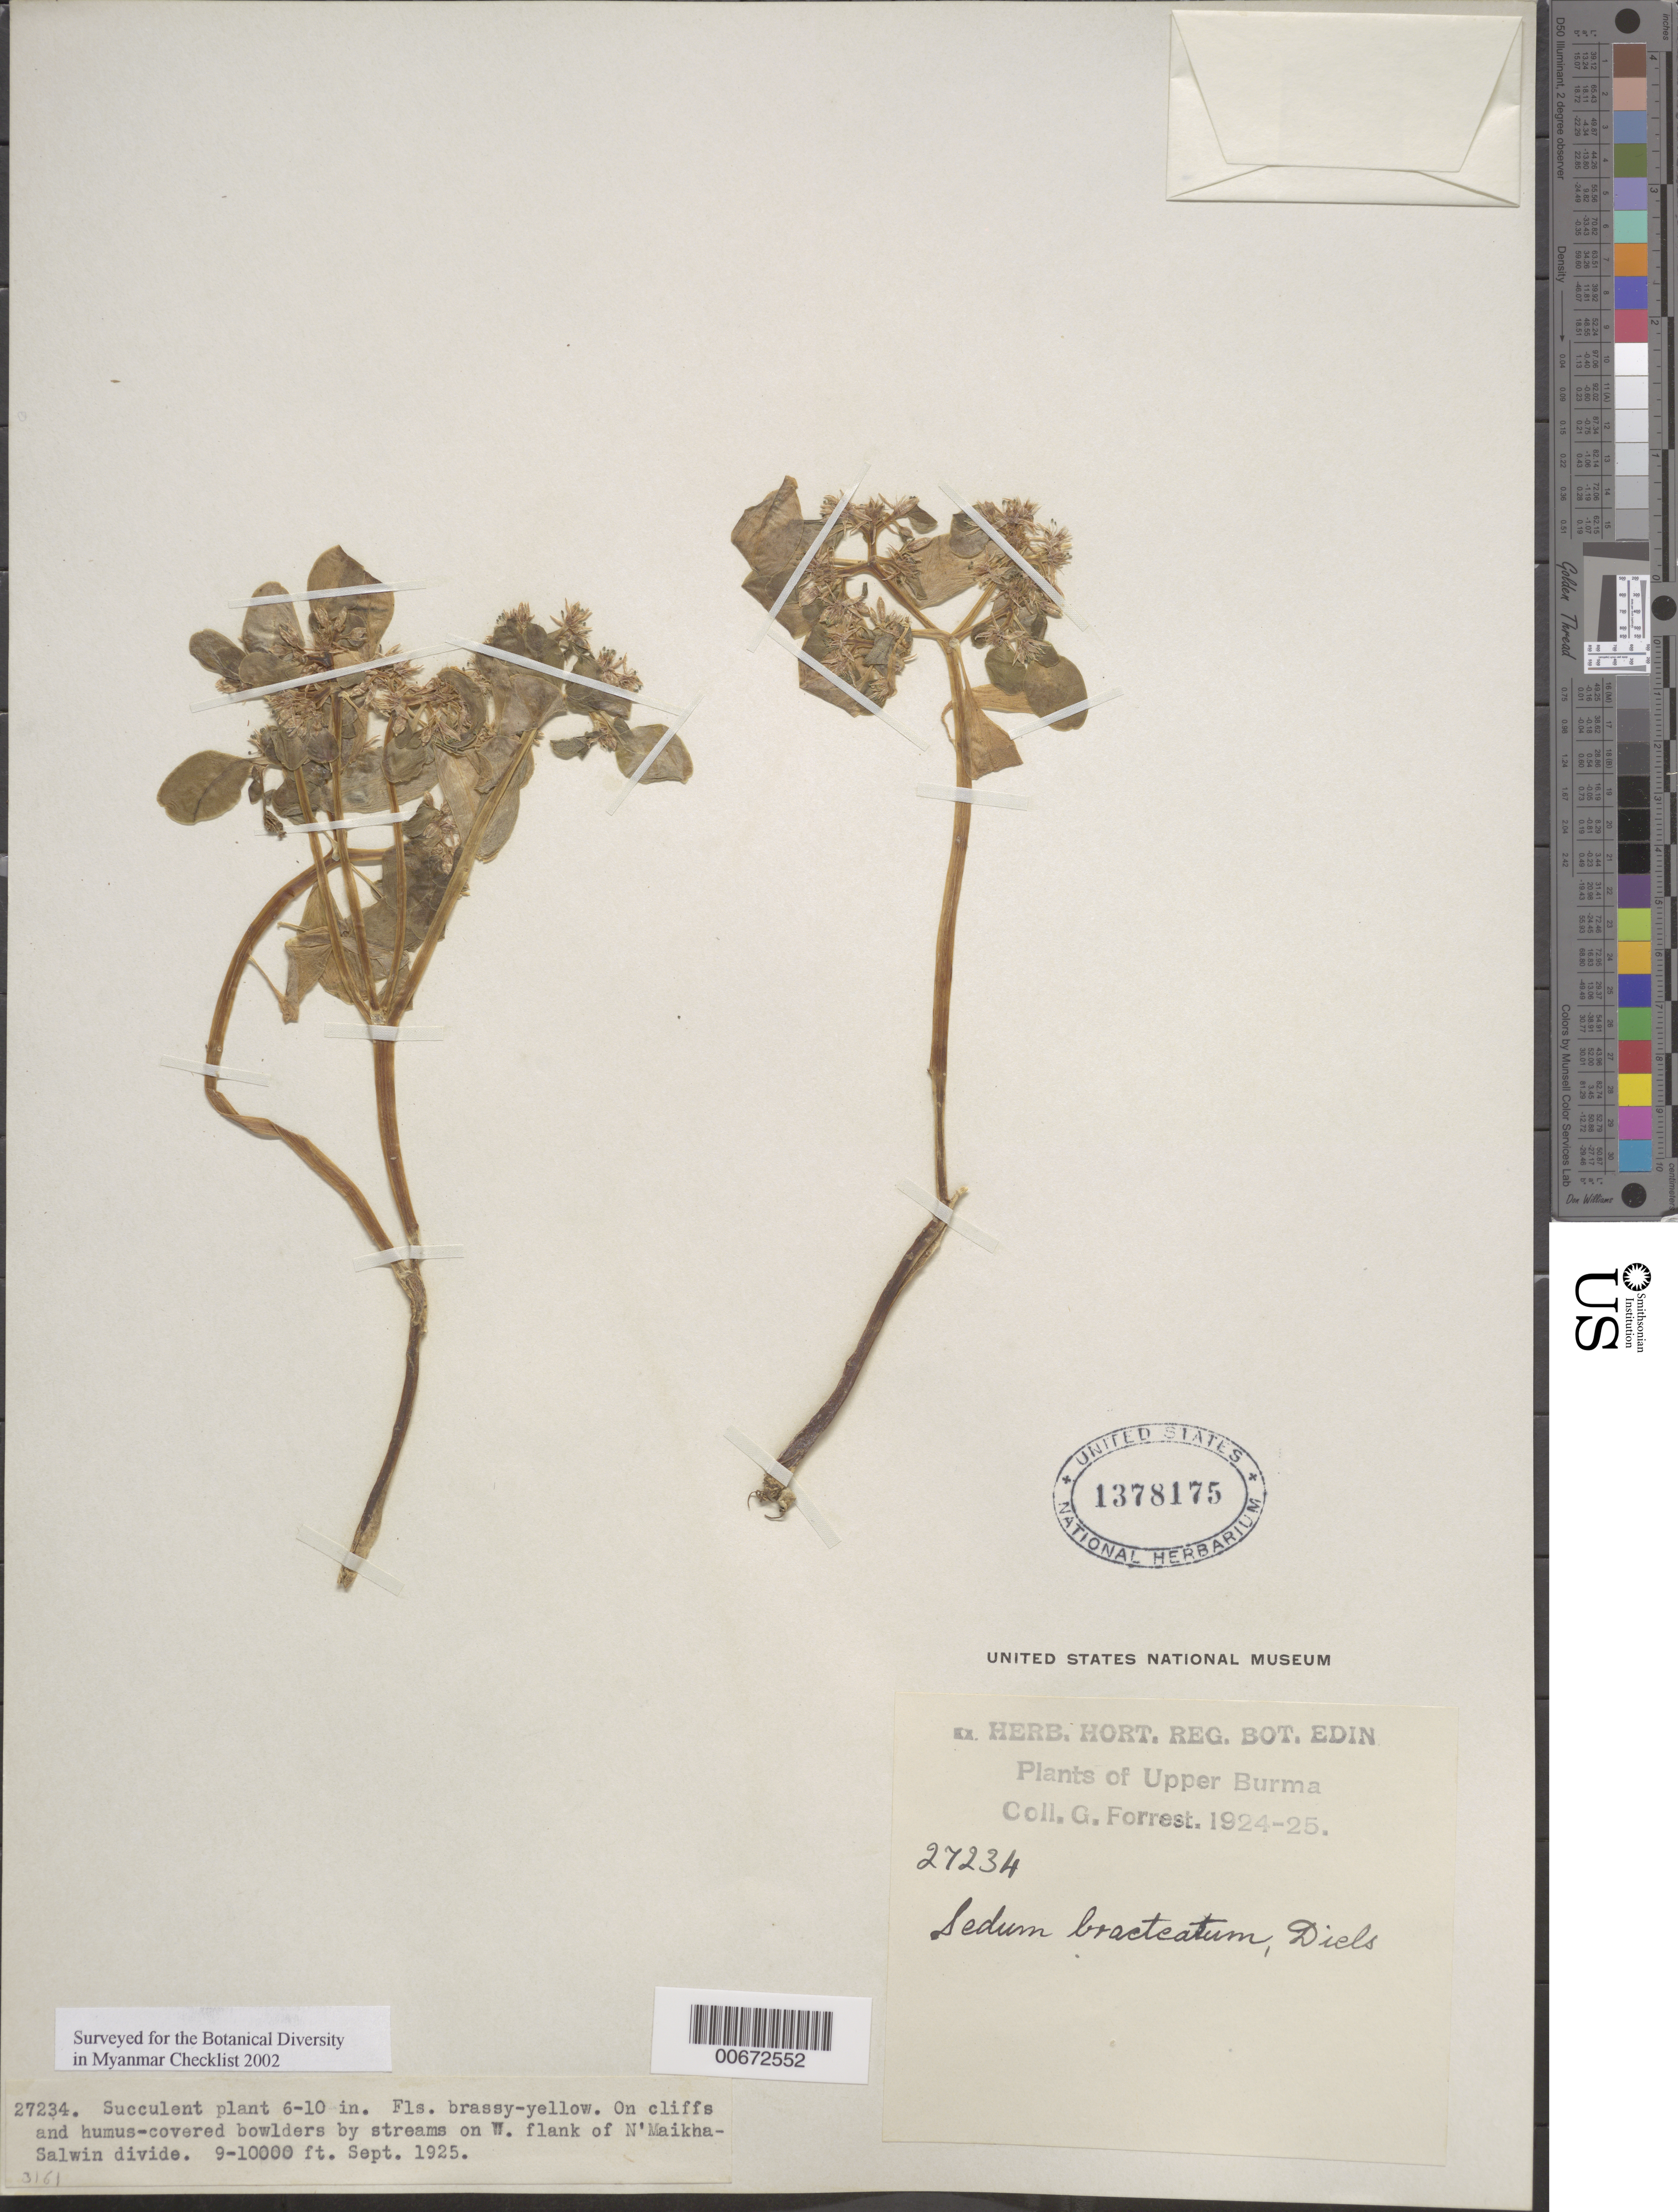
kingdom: Plantae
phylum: Tracheophyta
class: Magnoliopsida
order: Saxifragales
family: Crassulaceae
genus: Sedum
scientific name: Sedum bracteatum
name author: Diels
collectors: G. Forrest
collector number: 27234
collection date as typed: Sep 1925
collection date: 1925-09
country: Myanmar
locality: Upper Burma, W flank of N'Maikha-Salwin Divide.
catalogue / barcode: US 1378175